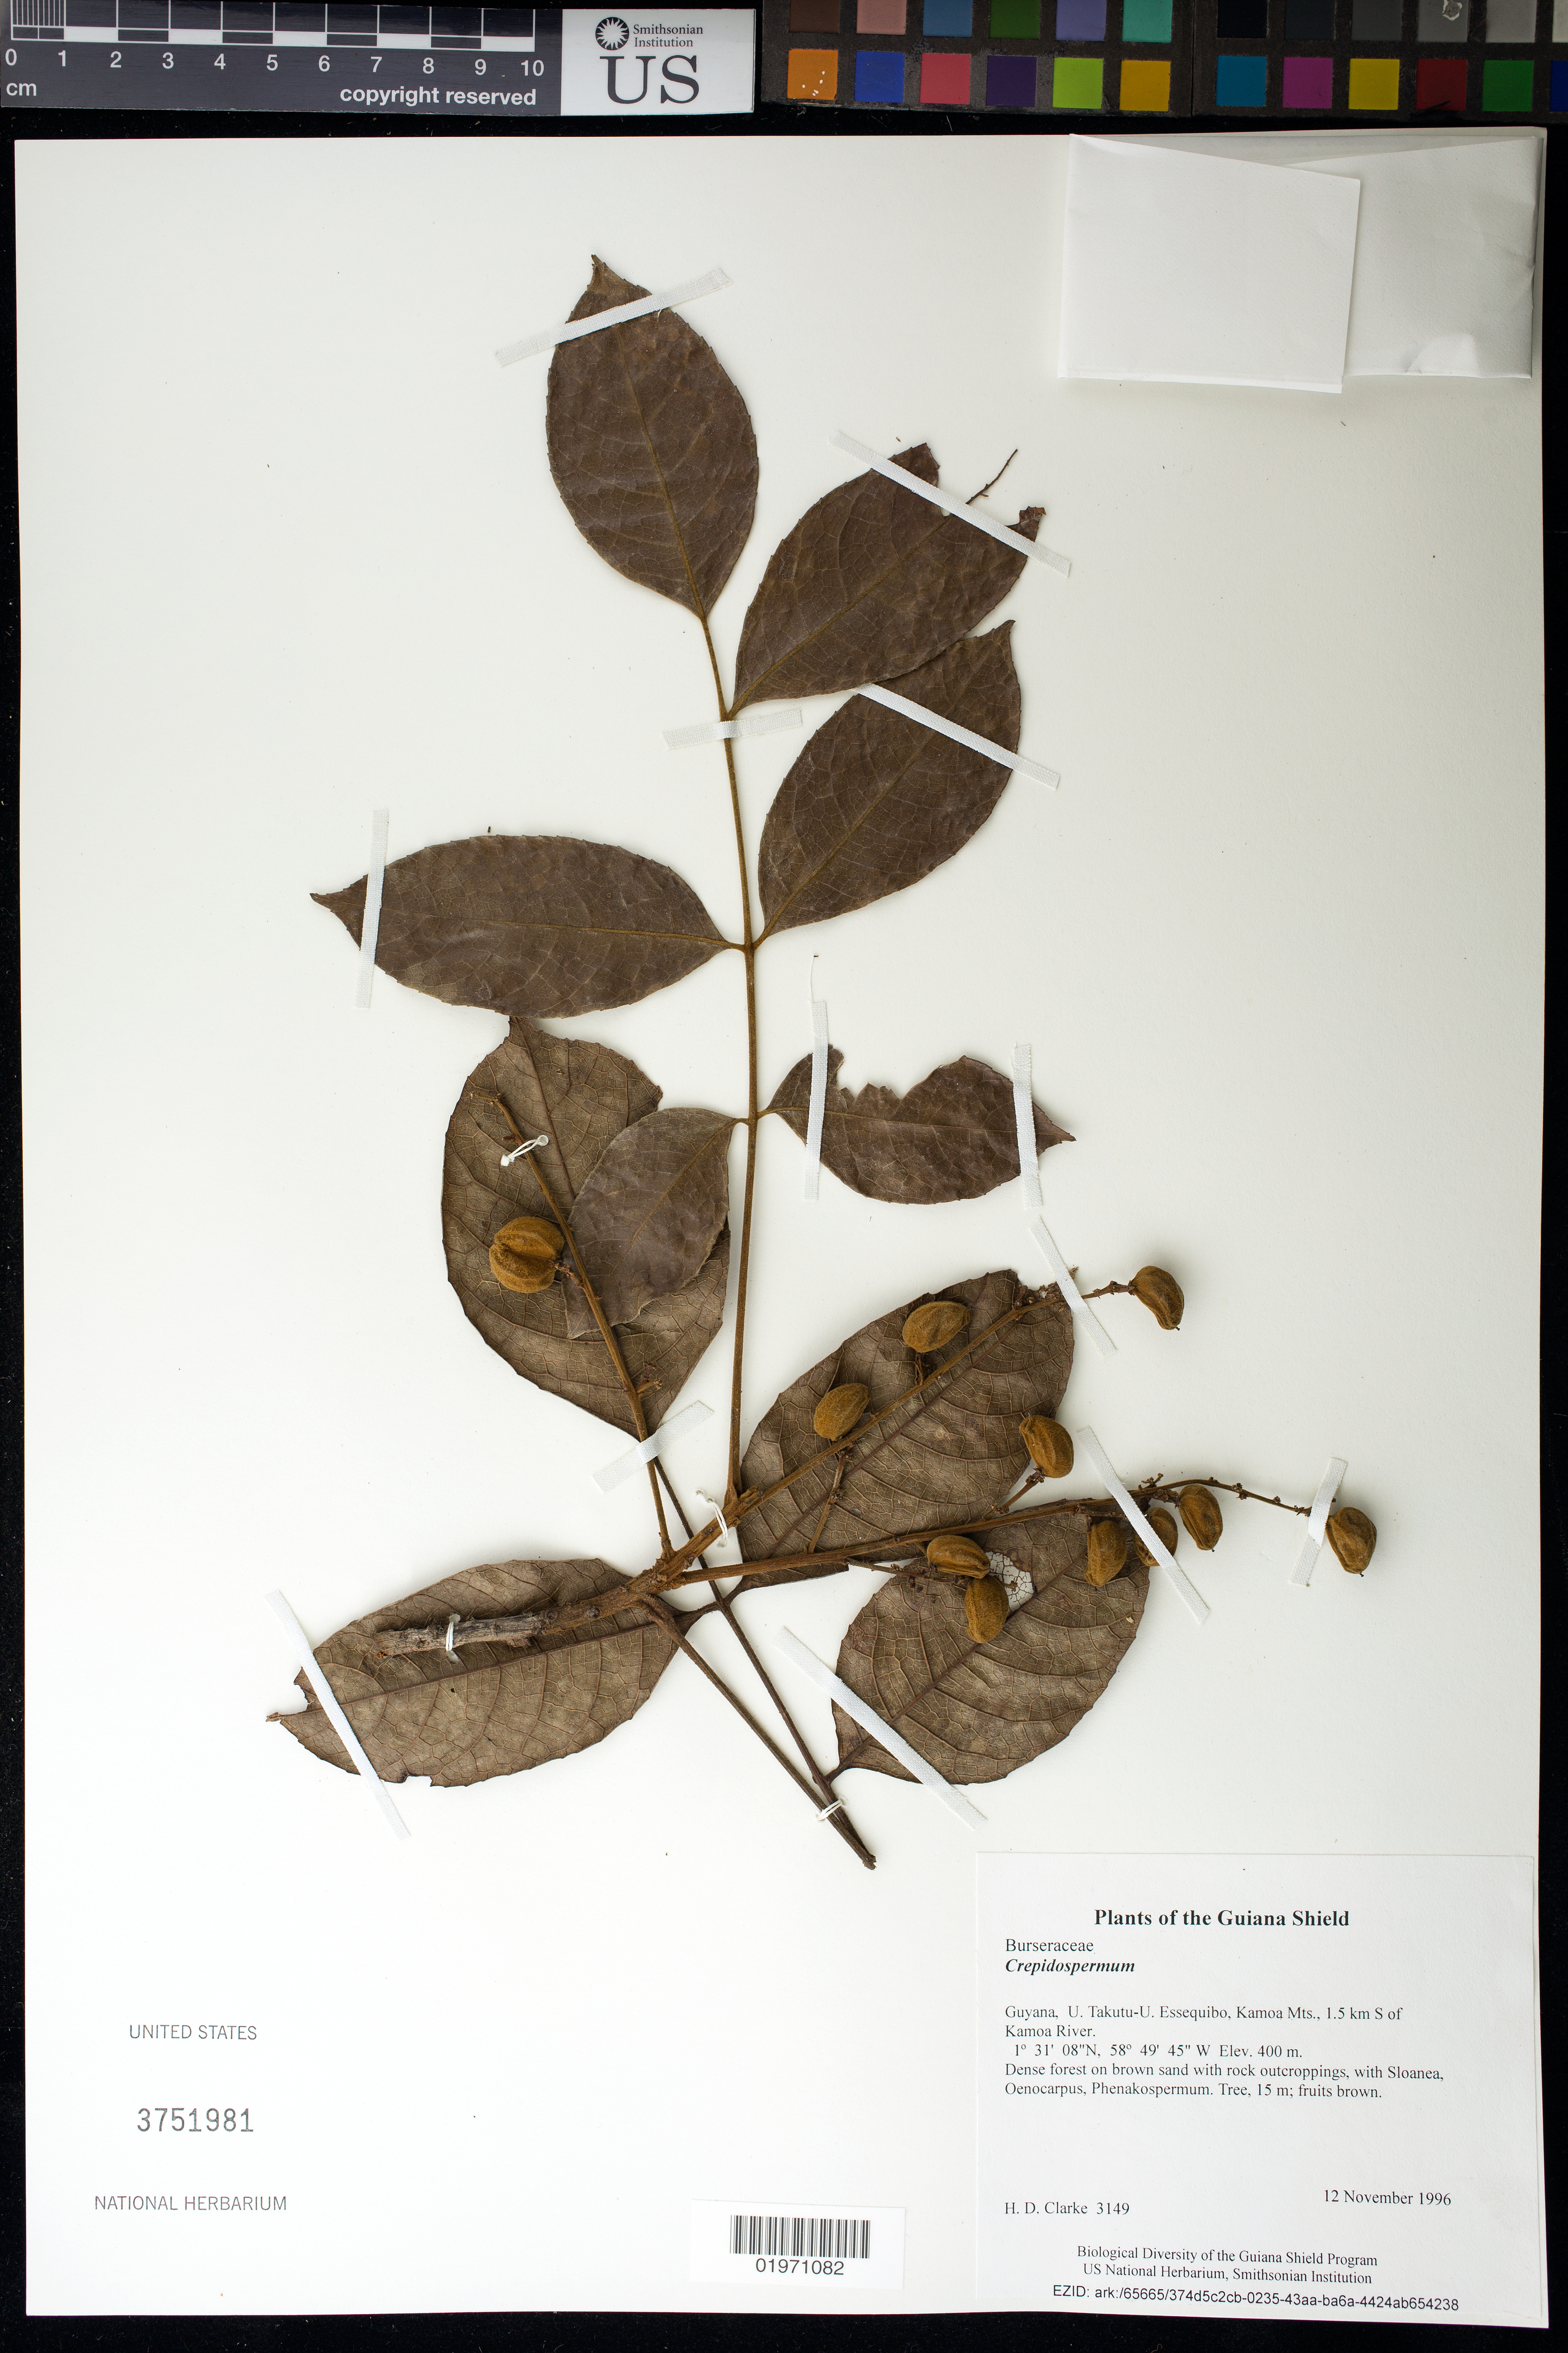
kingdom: Plantae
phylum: Tracheophyta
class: Magnoliopsida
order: Sapindales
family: Burseraceae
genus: Protium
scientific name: Protium sp.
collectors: H. D. Clarke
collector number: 3149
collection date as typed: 12 November 1996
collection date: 1996-11-12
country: Guyana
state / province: U. Takutu-U. Essequibo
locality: Kamoa Mts., 1.5 km S of Kamoa River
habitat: Dense forest on brown sand with rock outcroppings, with Sloanea, Oenocarpus, Phenakospermum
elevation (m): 400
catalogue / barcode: US 3751981